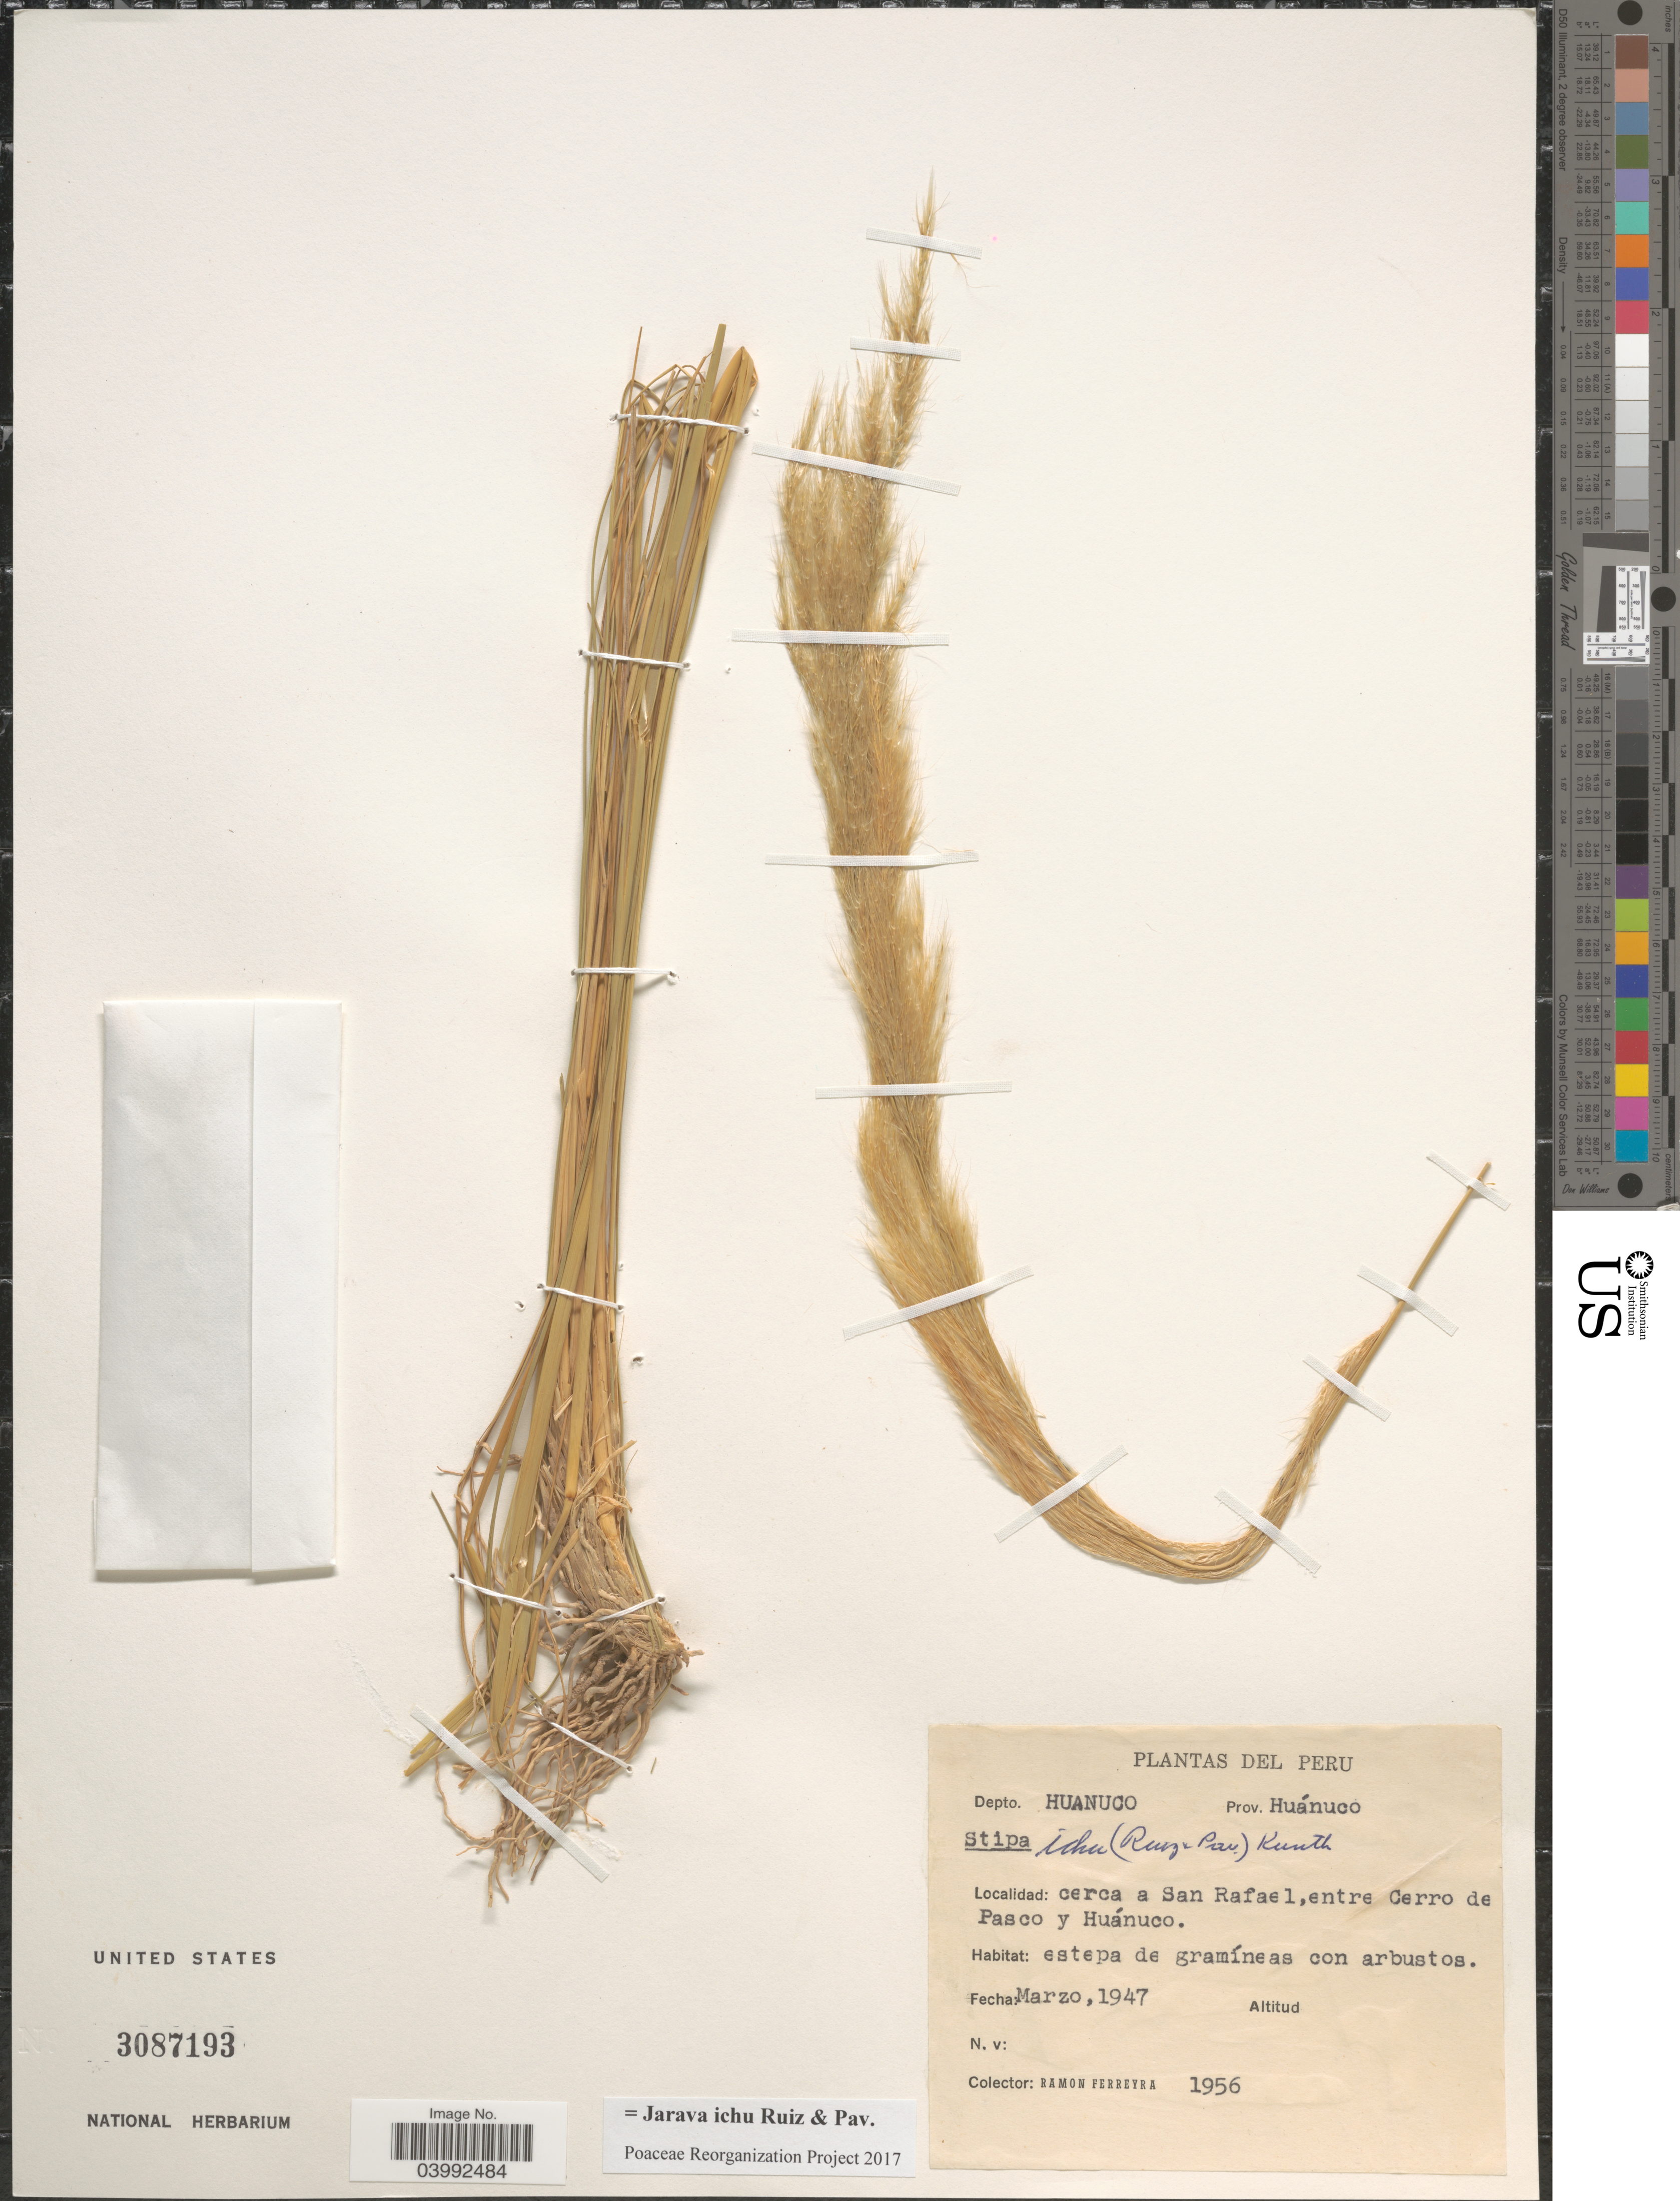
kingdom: Plantae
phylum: Tracheophyta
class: Liliopsida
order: Poales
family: Poaceae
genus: Jarava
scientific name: Jarava ichu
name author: Ruiz & Pav.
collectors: R. A. Ferreyra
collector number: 1956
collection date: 1947-03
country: Peru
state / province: Huánuco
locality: Depto. Huanuco. Cerca a San Rafael, entre Cerro de Pasco y Huánuco.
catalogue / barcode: US 3087193